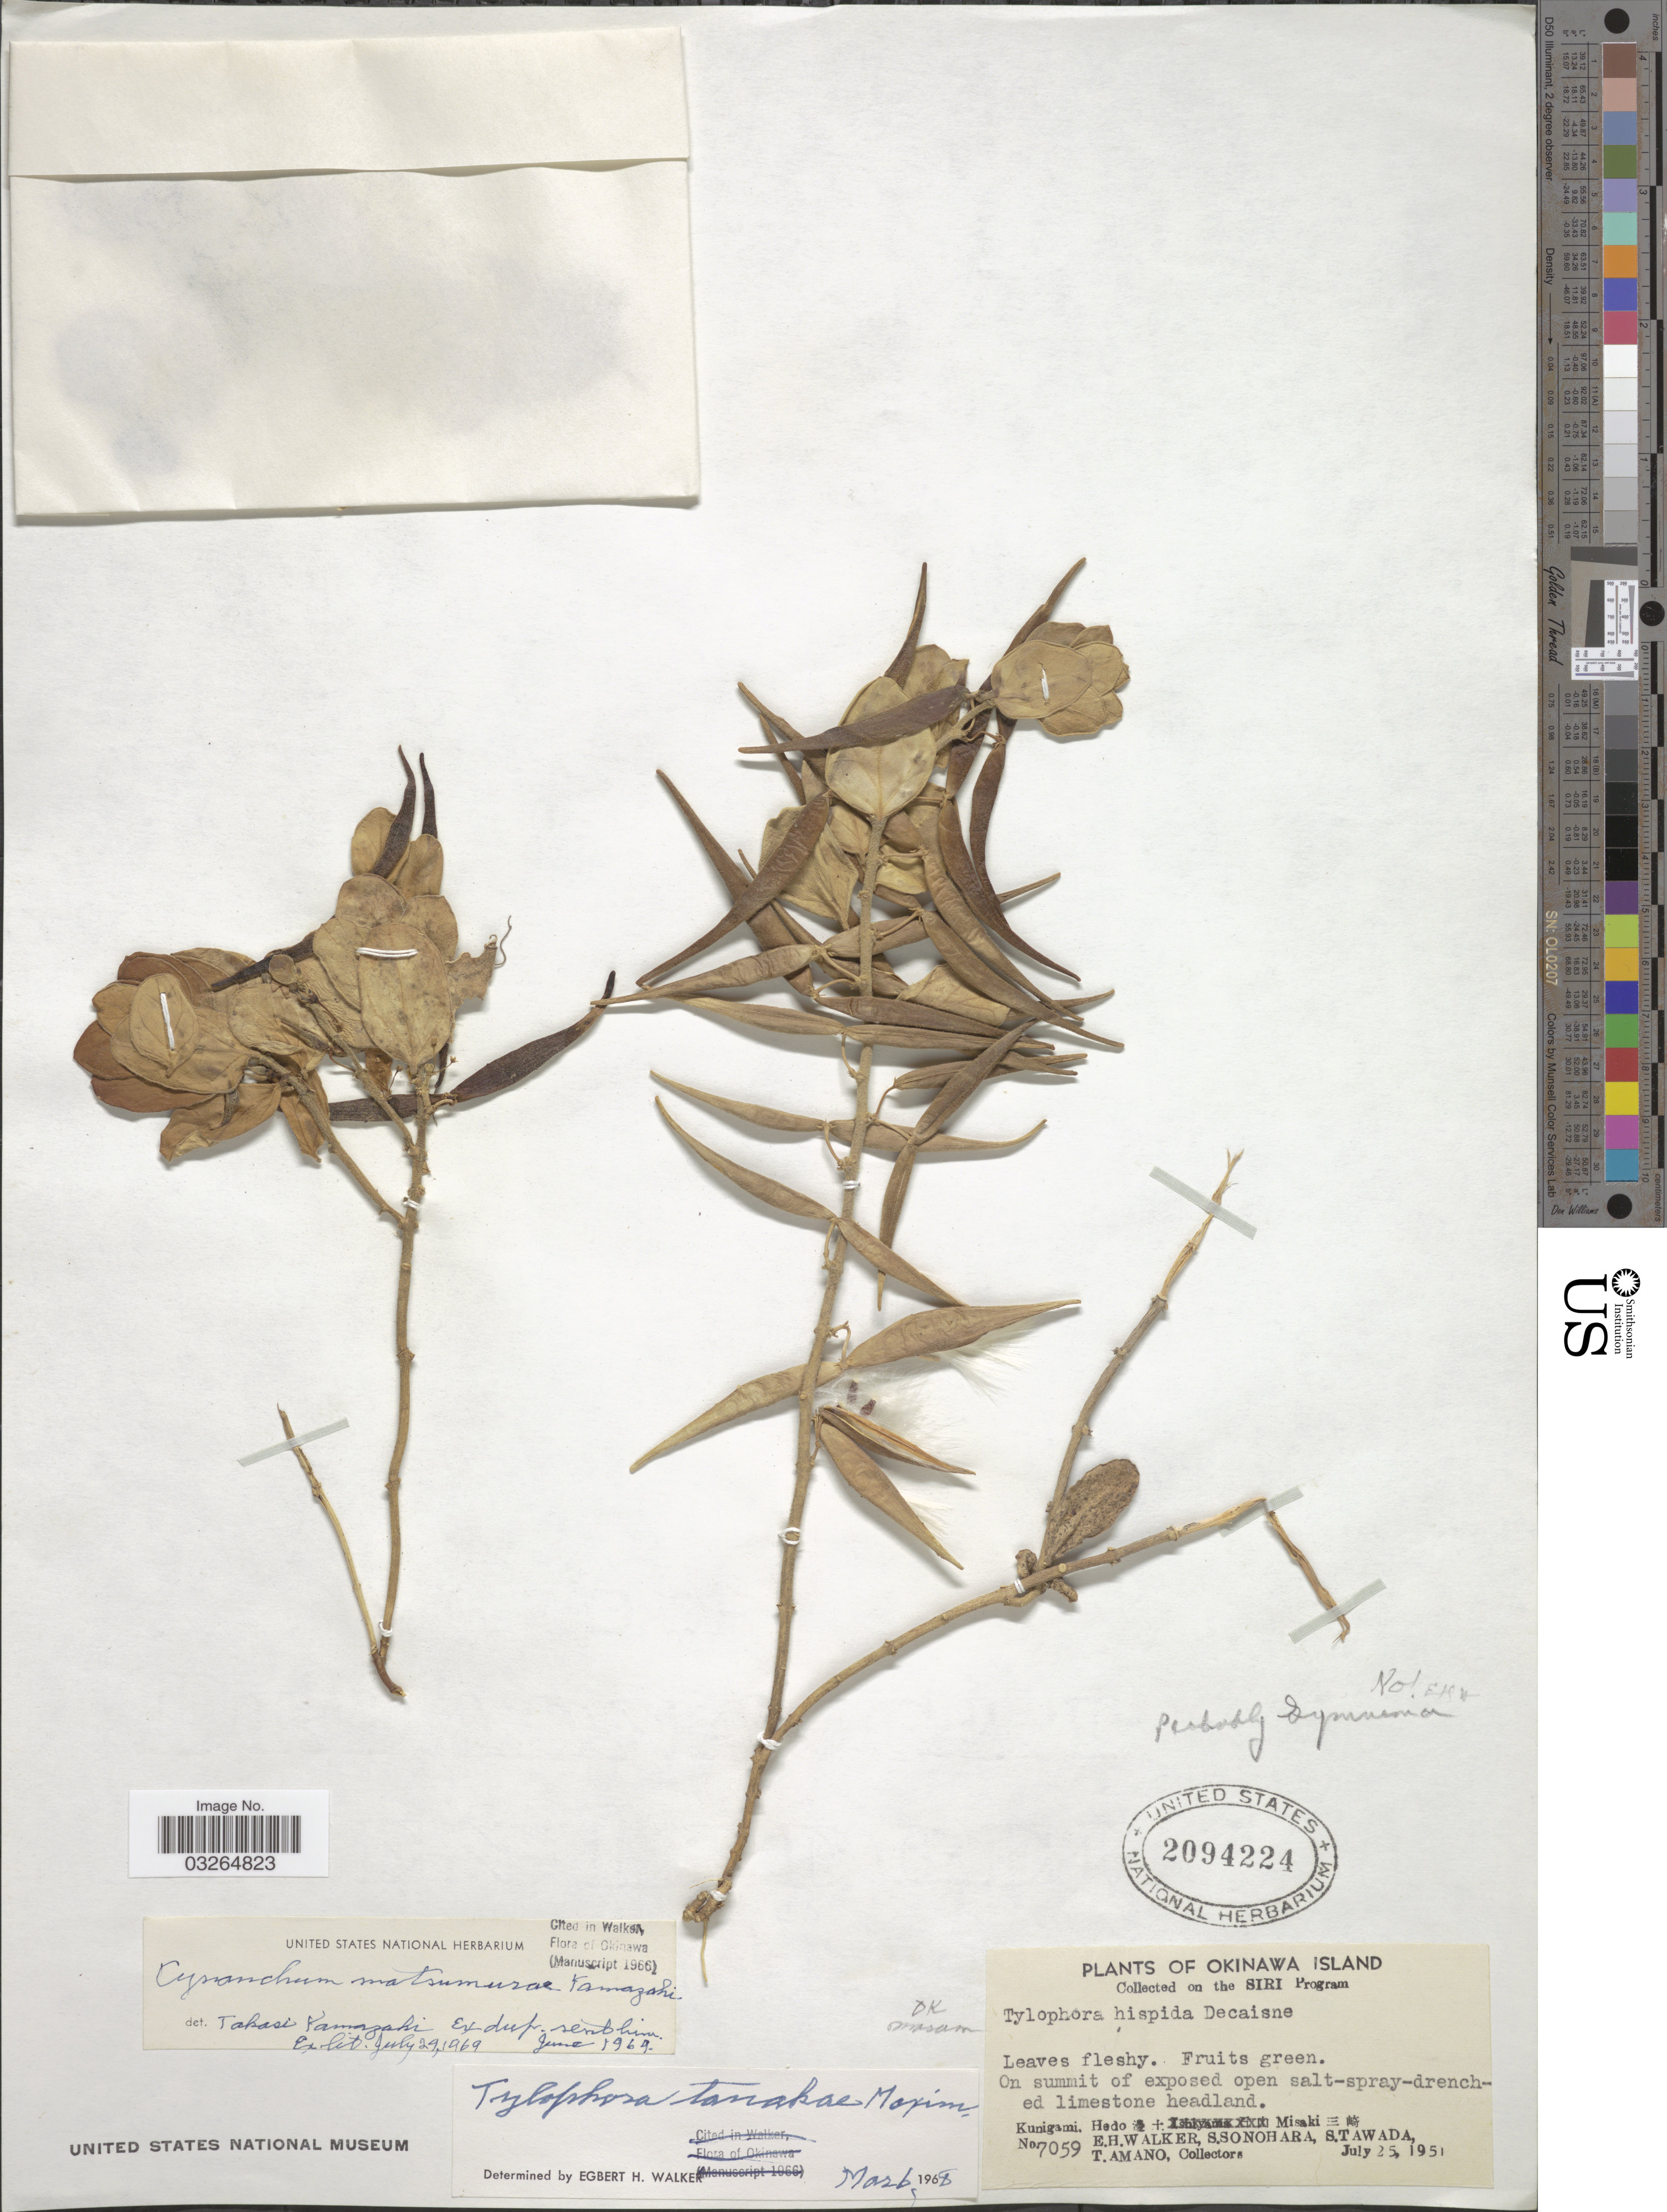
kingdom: Plantae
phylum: Tracheophyta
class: Magnoliopsida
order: Gentianales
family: Apocynaceae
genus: Cynanchum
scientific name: Cynanchum matsumurae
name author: T. Yamaz.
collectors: E. H. Walker, S. Sonohara, S. Tawada & T. Amano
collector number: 7059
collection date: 1951-07-25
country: Japan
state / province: Okinawa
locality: Kunigami. Hedo [Foreign script] Misaki [Foreign script].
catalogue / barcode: US 2094224